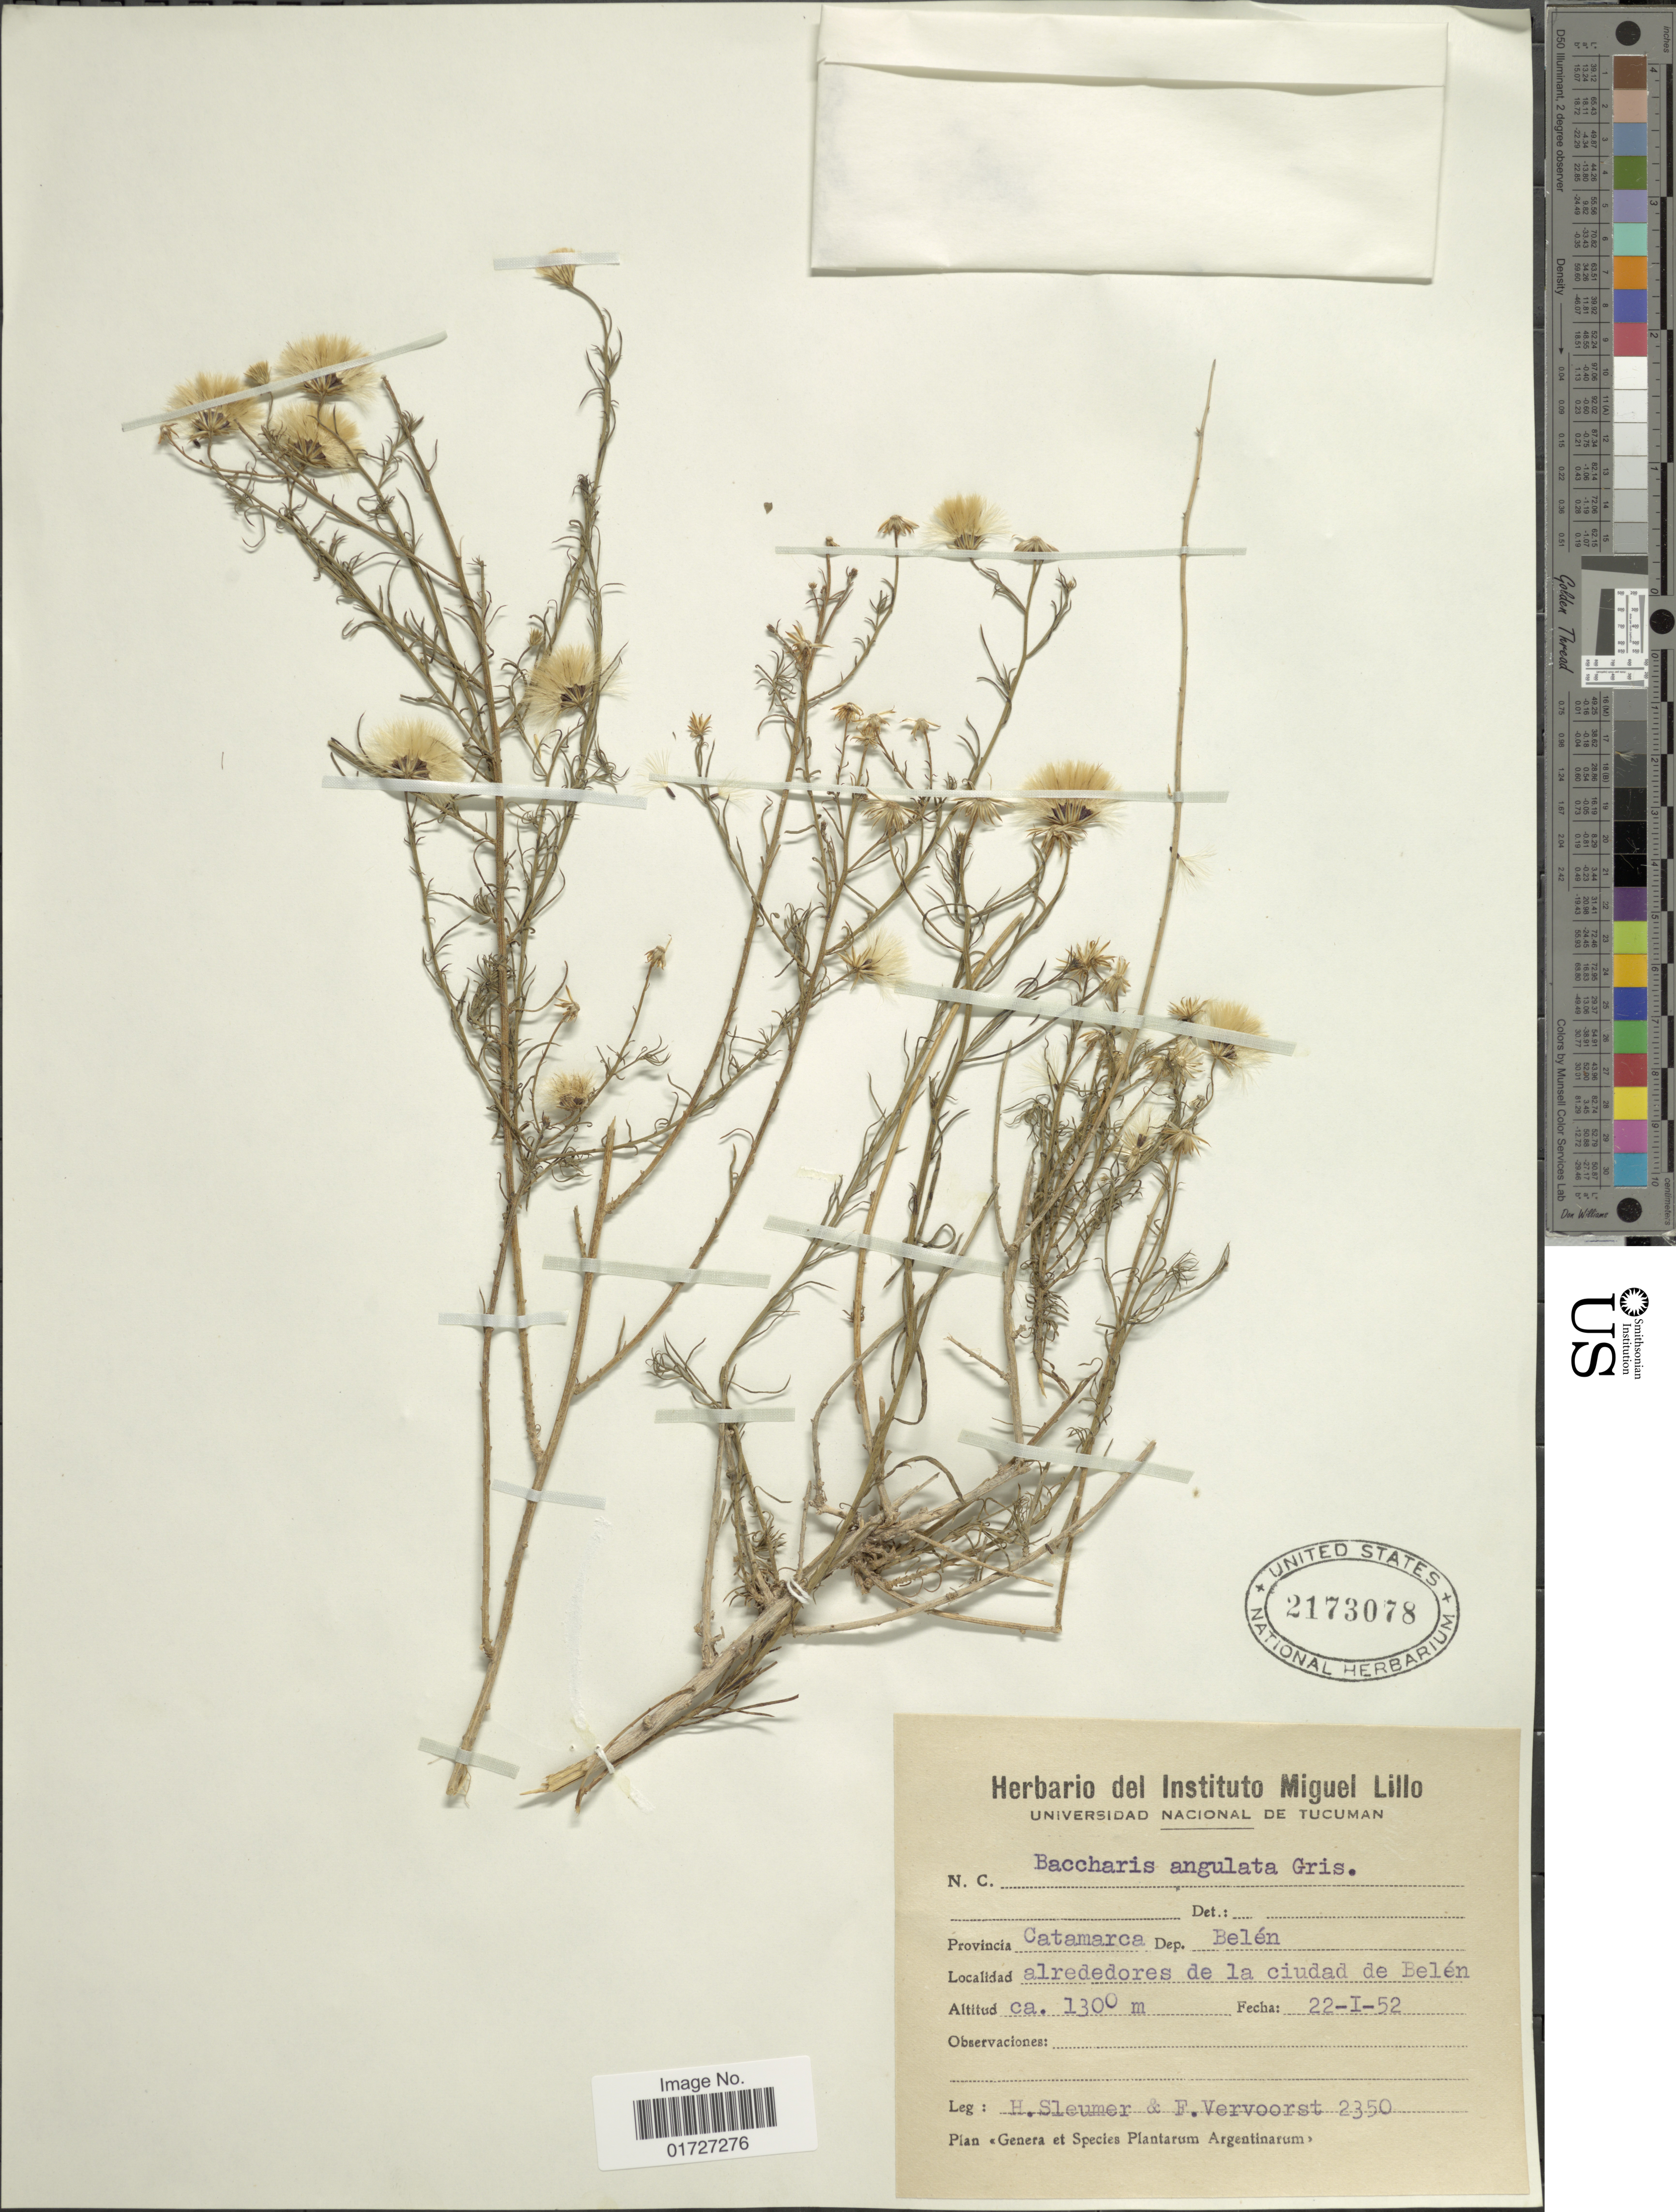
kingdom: Plantae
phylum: Tracheophyta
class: Magnoliopsida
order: Asterales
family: Asteraceae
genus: Baccharis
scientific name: Baccharis darwinii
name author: Hook. & Arn.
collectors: H. O. Sleumer & F. Vervoorst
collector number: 2350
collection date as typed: Transcribed d/m/y: 22/1/52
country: Argentina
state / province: Catamarca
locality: Dep. Belen, alrededores de la ciudad de Belen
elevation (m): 1300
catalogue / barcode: US 2173078